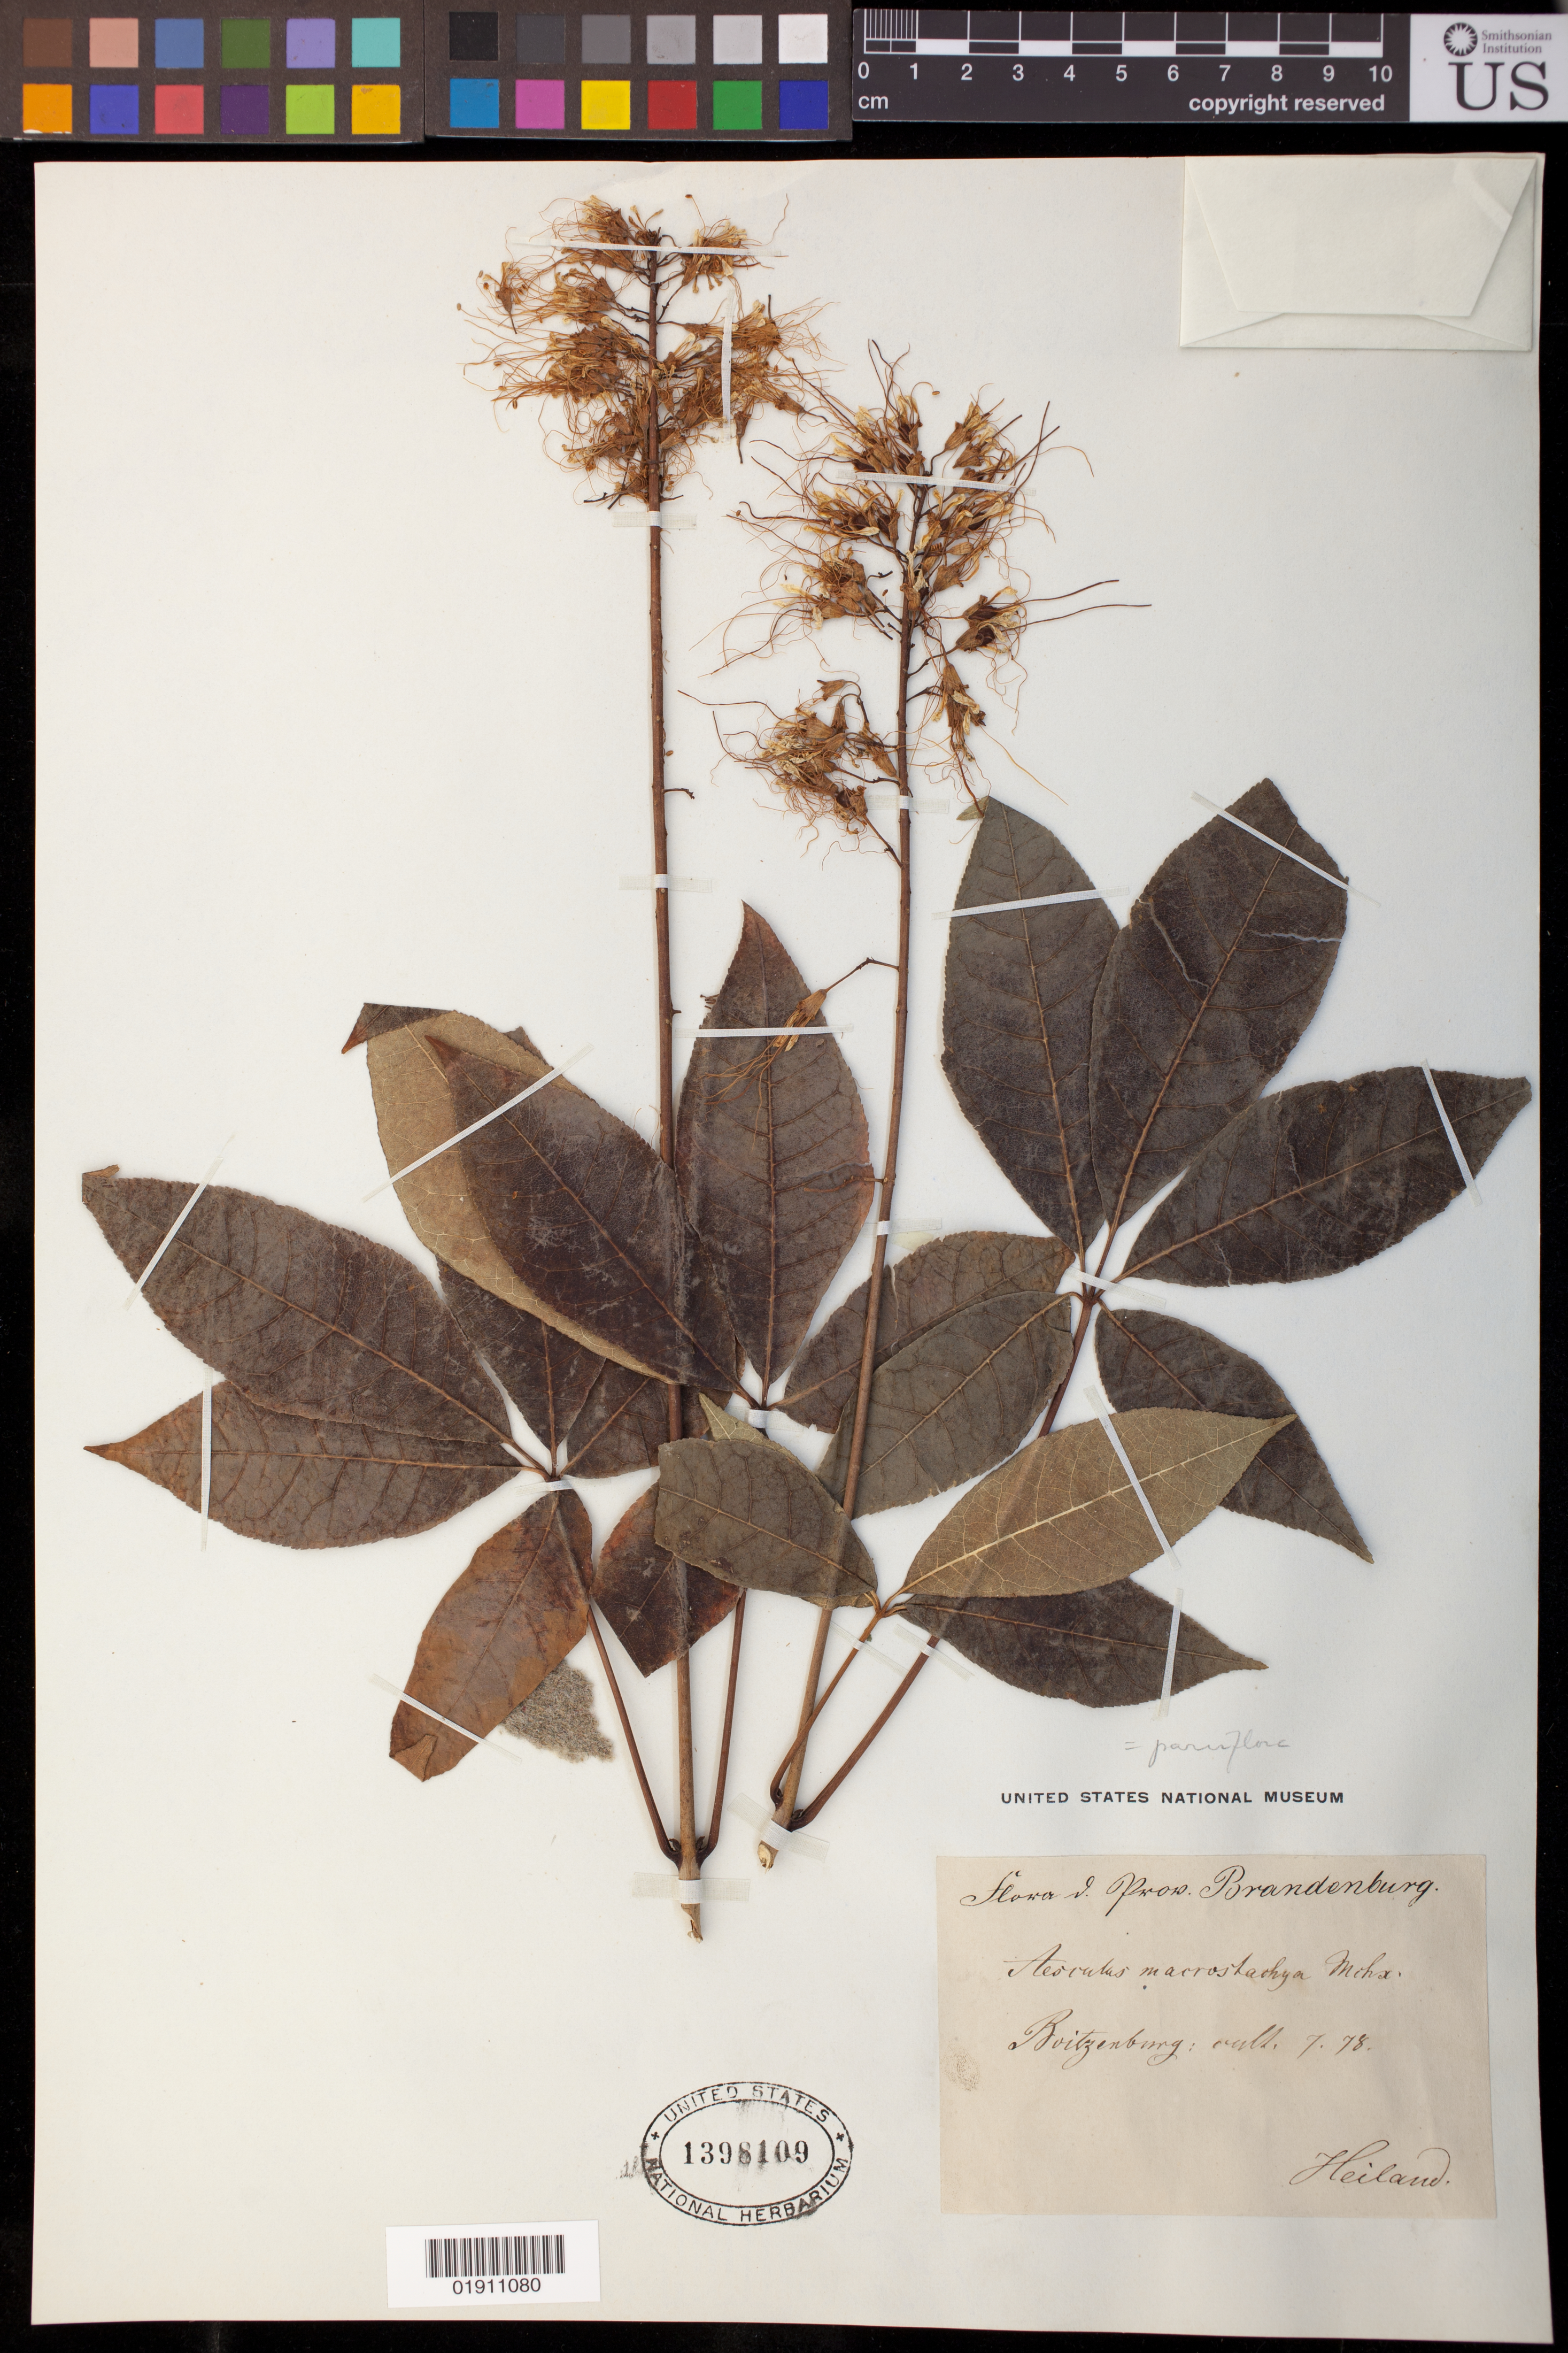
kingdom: Plantae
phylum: Tracheophyta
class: Magnoliopsida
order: Sapindales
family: Sapindaceae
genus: Aesculus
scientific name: Aesculus parviflora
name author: Walter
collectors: -. Heiland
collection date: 1878-07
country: Germany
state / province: Brandenburg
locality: Boitzenburg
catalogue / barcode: US 1398109